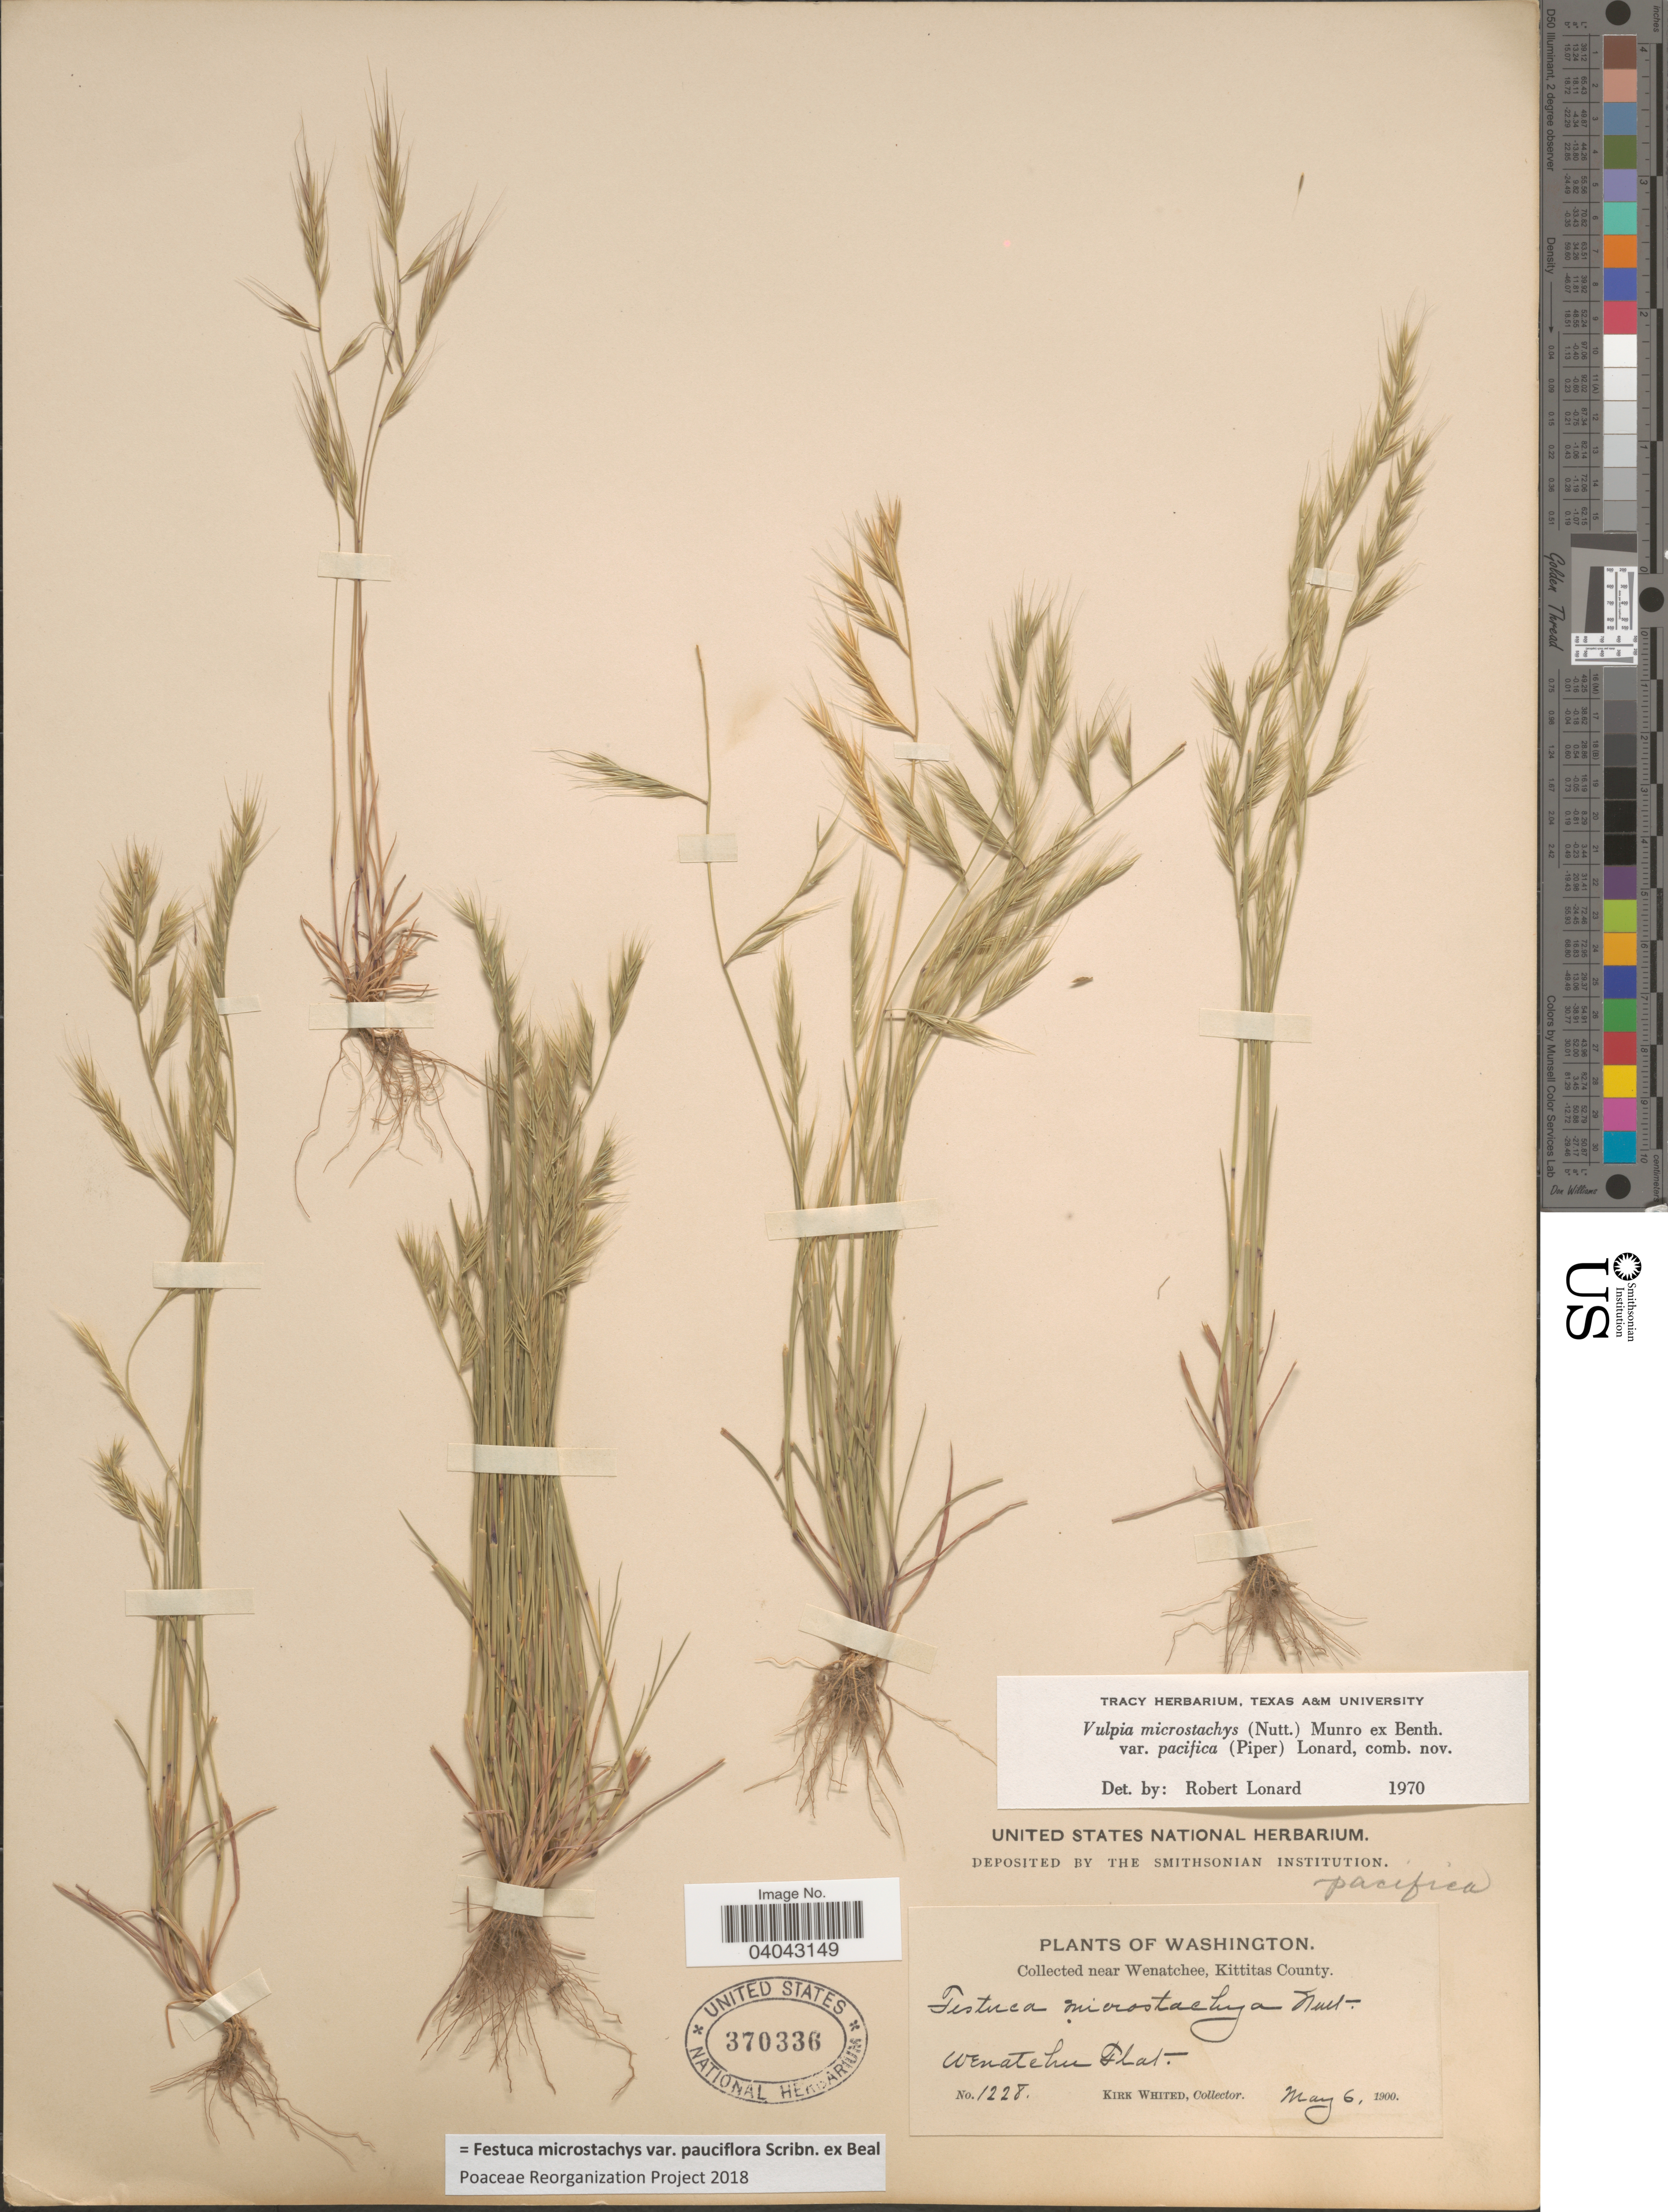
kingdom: Plantae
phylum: Tracheophyta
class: Liliopsida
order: Poales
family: Poaceae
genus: Festuca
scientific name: Festuca microstachys var. pauciflora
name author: Scribn. ex W.J. Beal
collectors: K. Whited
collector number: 1228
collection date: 1900-05-06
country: United States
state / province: Washington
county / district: Kittitas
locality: Near Wenatchee, Kittitas County. Wenatchee Flat.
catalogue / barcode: US 370336